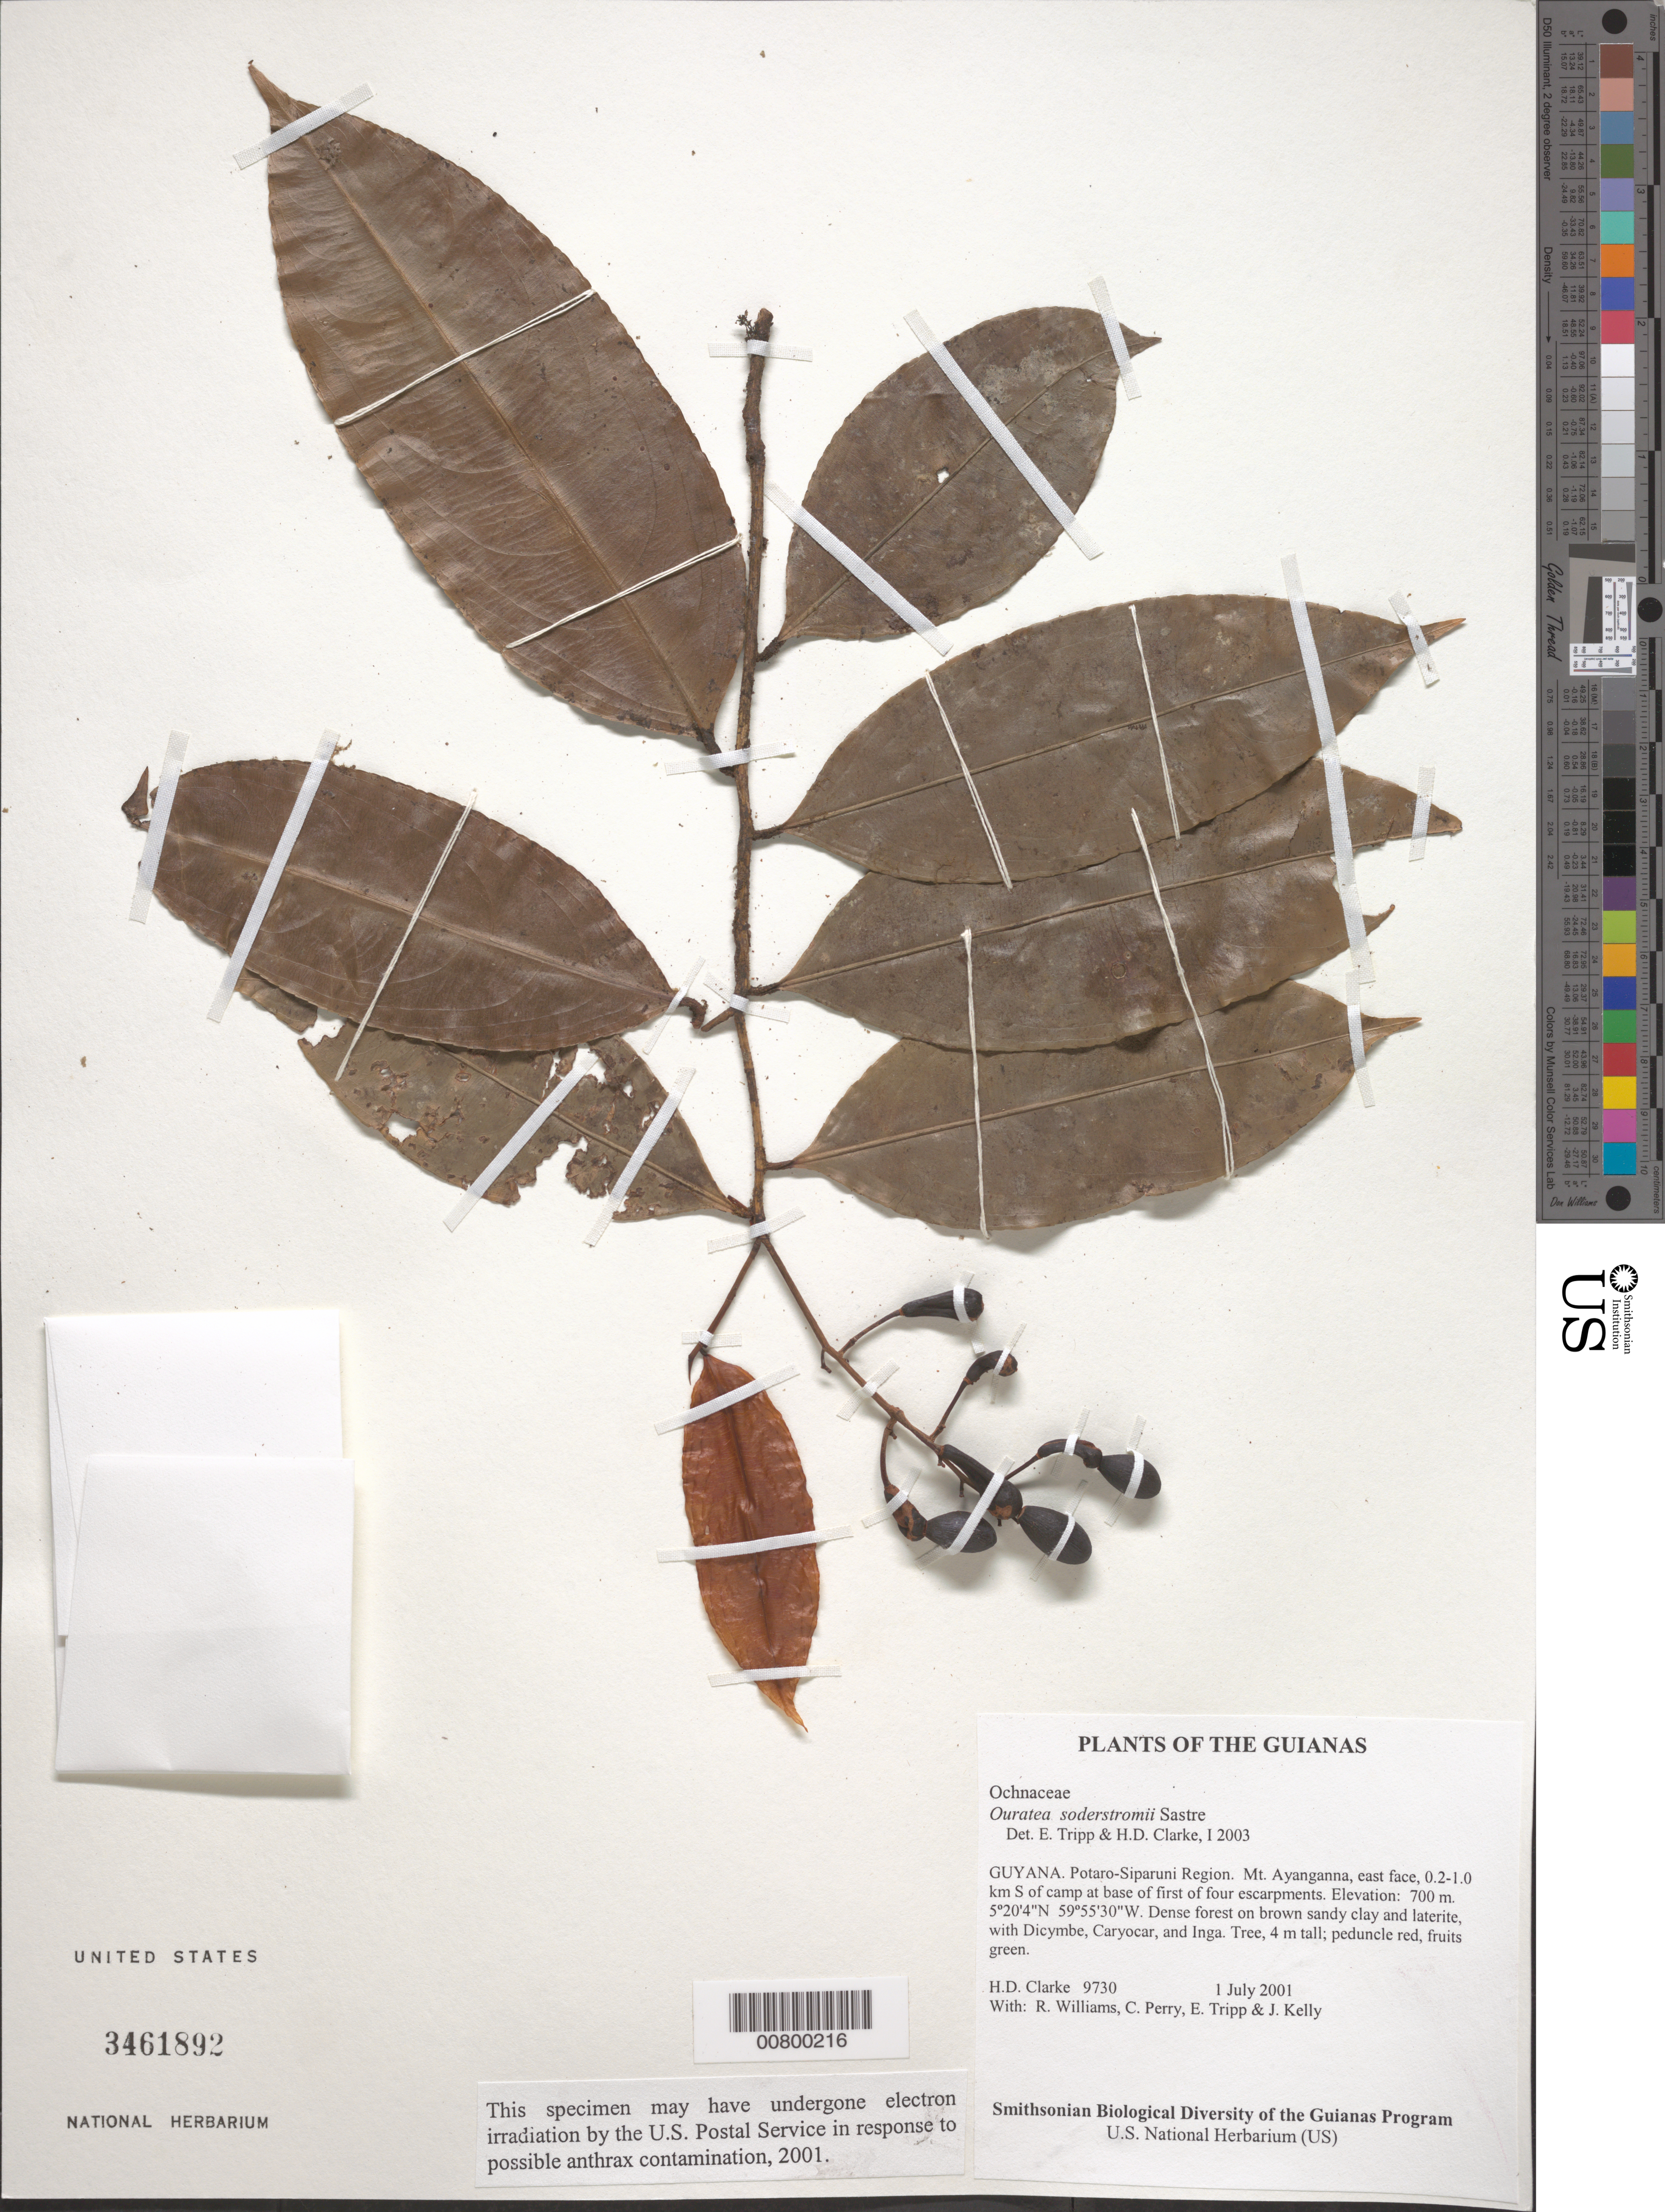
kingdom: Plantae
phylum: Tracheophyta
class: Magnoliopsida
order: Malpighiales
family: Ochnaceae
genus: Ouratea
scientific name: Ouratea soderstromii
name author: Sastre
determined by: Sastre, C. H. L.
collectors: H. D. Clarke, R. Williams, C. Perry, E. Tripp & J. Kelly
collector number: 9730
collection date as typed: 1 July 2001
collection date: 2001-07-01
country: Guyana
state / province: Potaro-Siparuni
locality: Mt. Ayanganna, east face, 0.2-1.0 km S of camp at base of first of four escarpments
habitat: Dense forest on brown sandy clay and laterite, with Dicymbe, Caryocar, and Inga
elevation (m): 700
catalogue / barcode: US 3461892